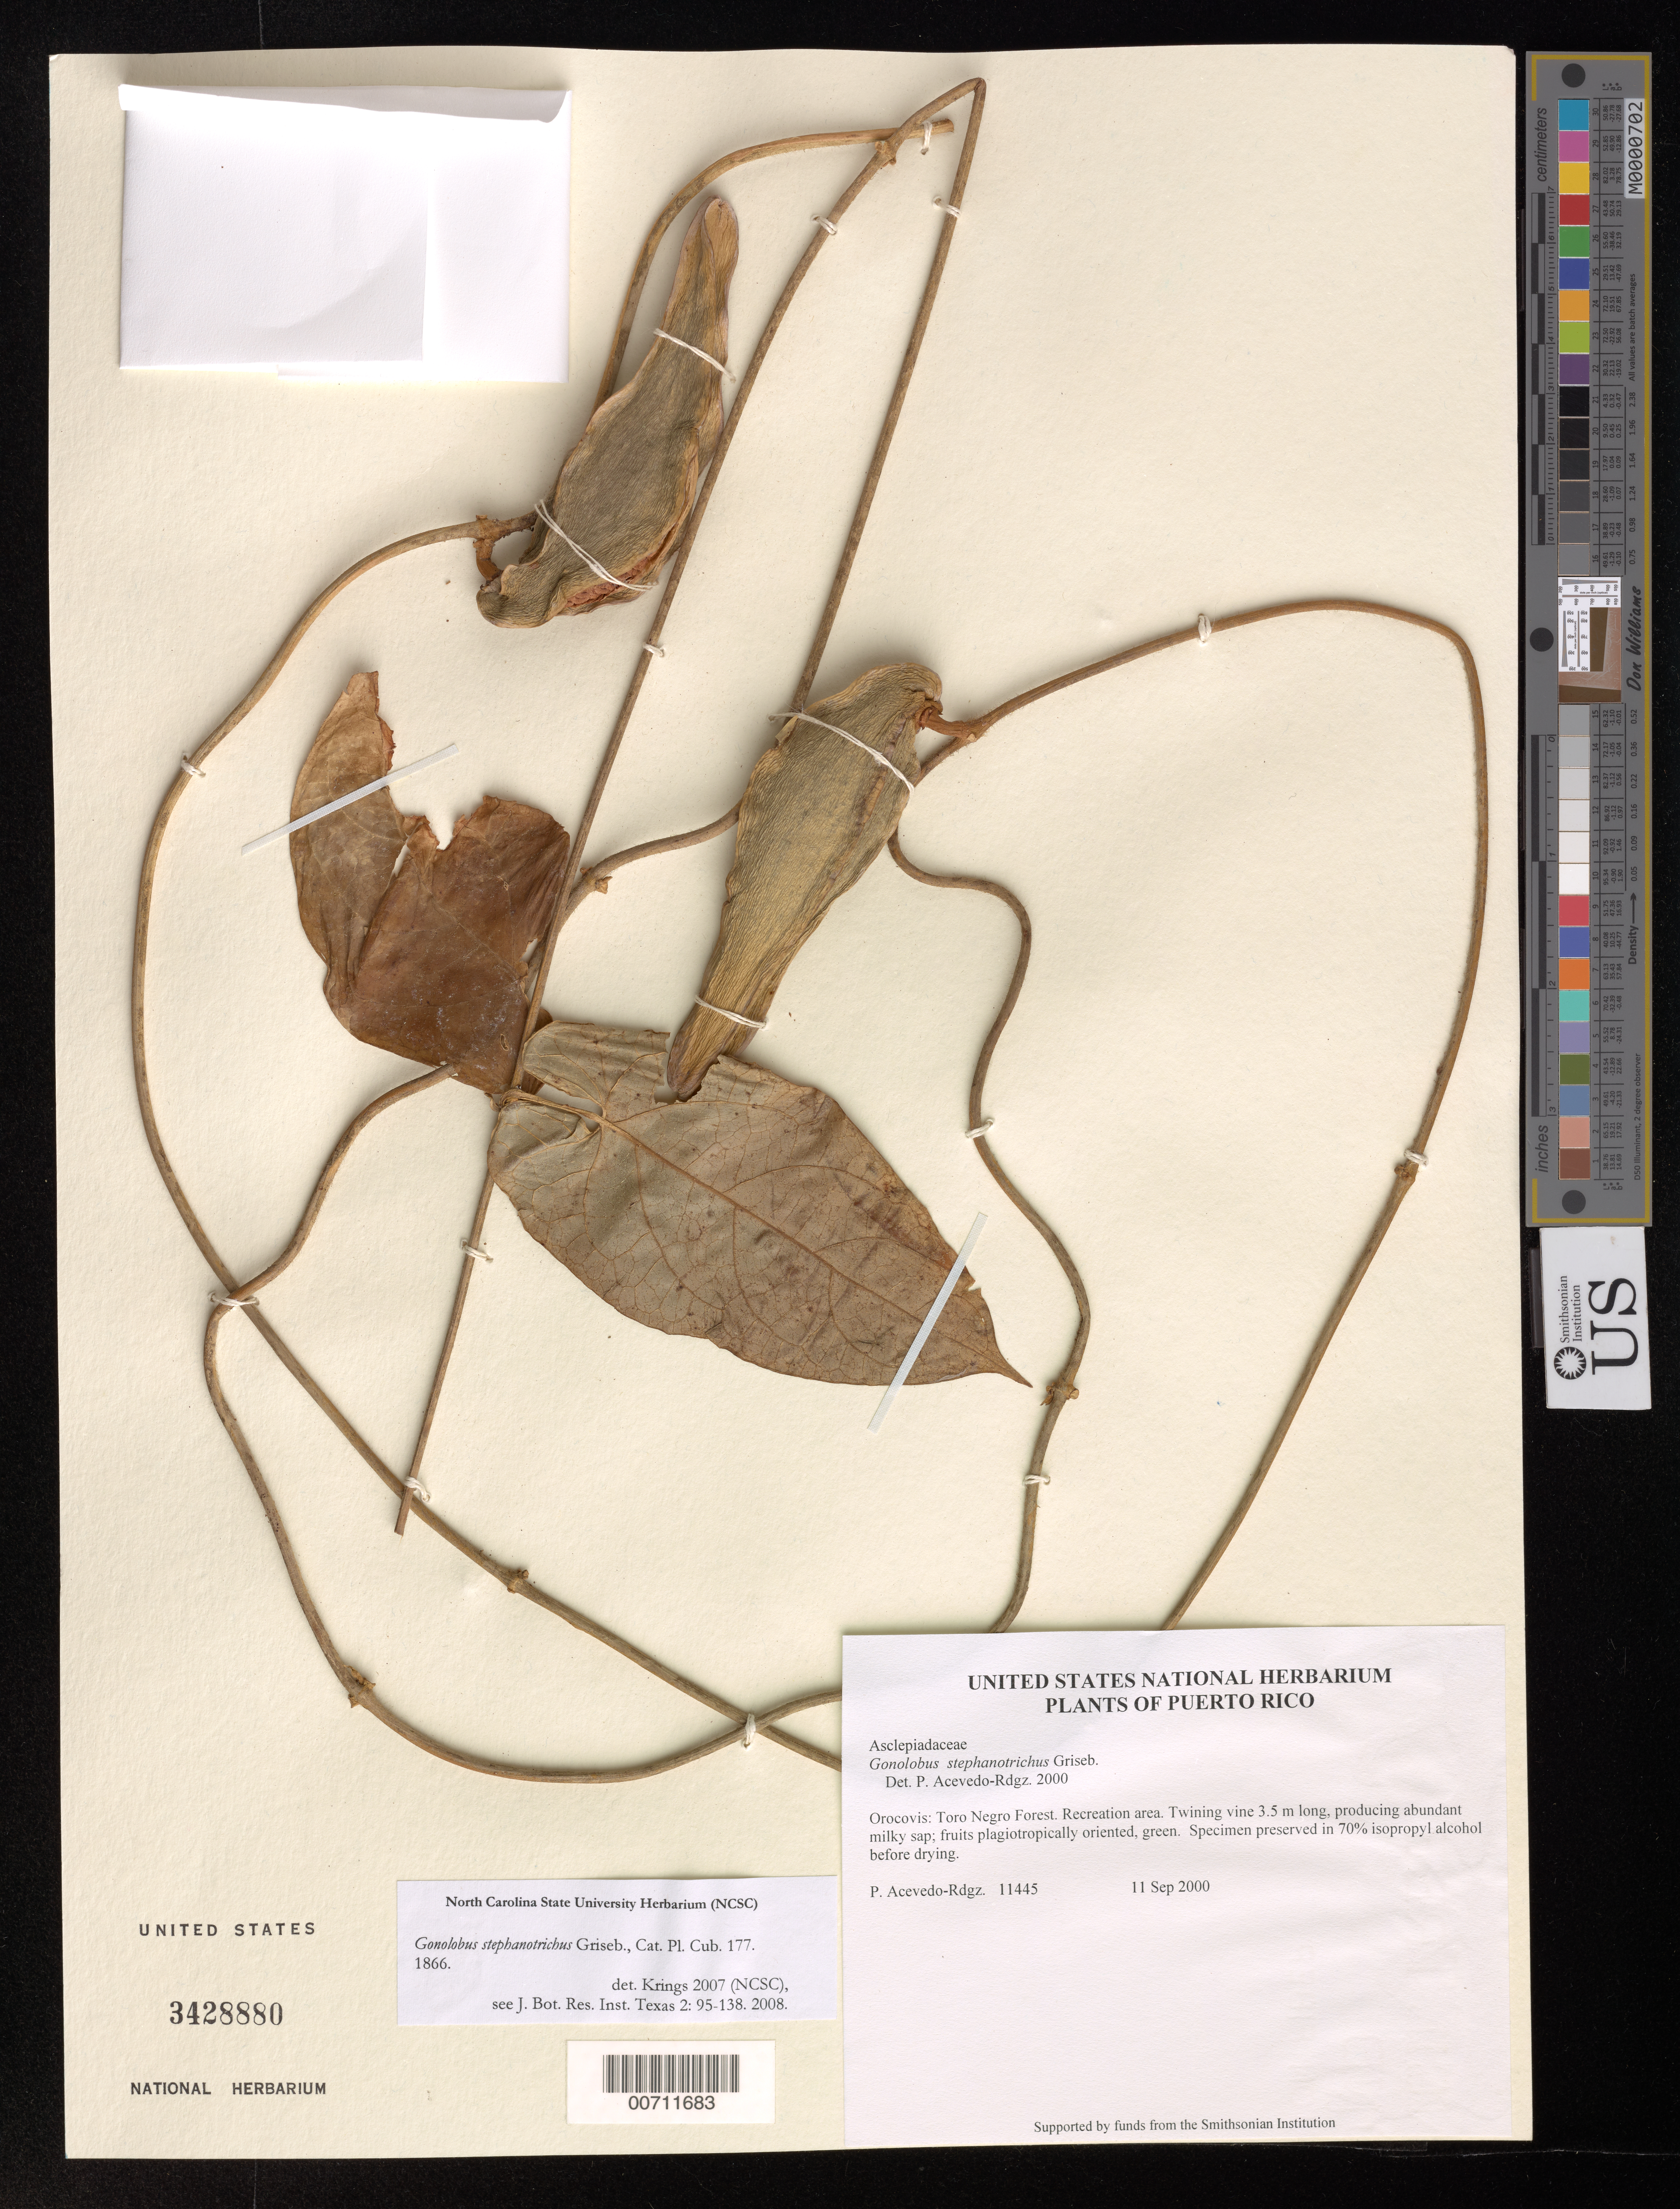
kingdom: Plantae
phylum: Tracheophyta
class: Magnoliopsida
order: Gentianales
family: Apocynaceae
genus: Gonolobus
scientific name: Gonolobus stephanotrichus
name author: Griseb.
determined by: Acevedo-Rodríguez, P., (BOT), Smithsonian Institution - National Museum of Natural History (UNITED STATES)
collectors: P. Acevedo-Rodr.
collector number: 11445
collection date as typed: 11 Sep 2000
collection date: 2000-09-11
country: Puerto Rico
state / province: Orocovis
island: Puerto Rico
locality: Orocovis: Toro Negro Forest.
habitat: Recreation area.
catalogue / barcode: US 3428880